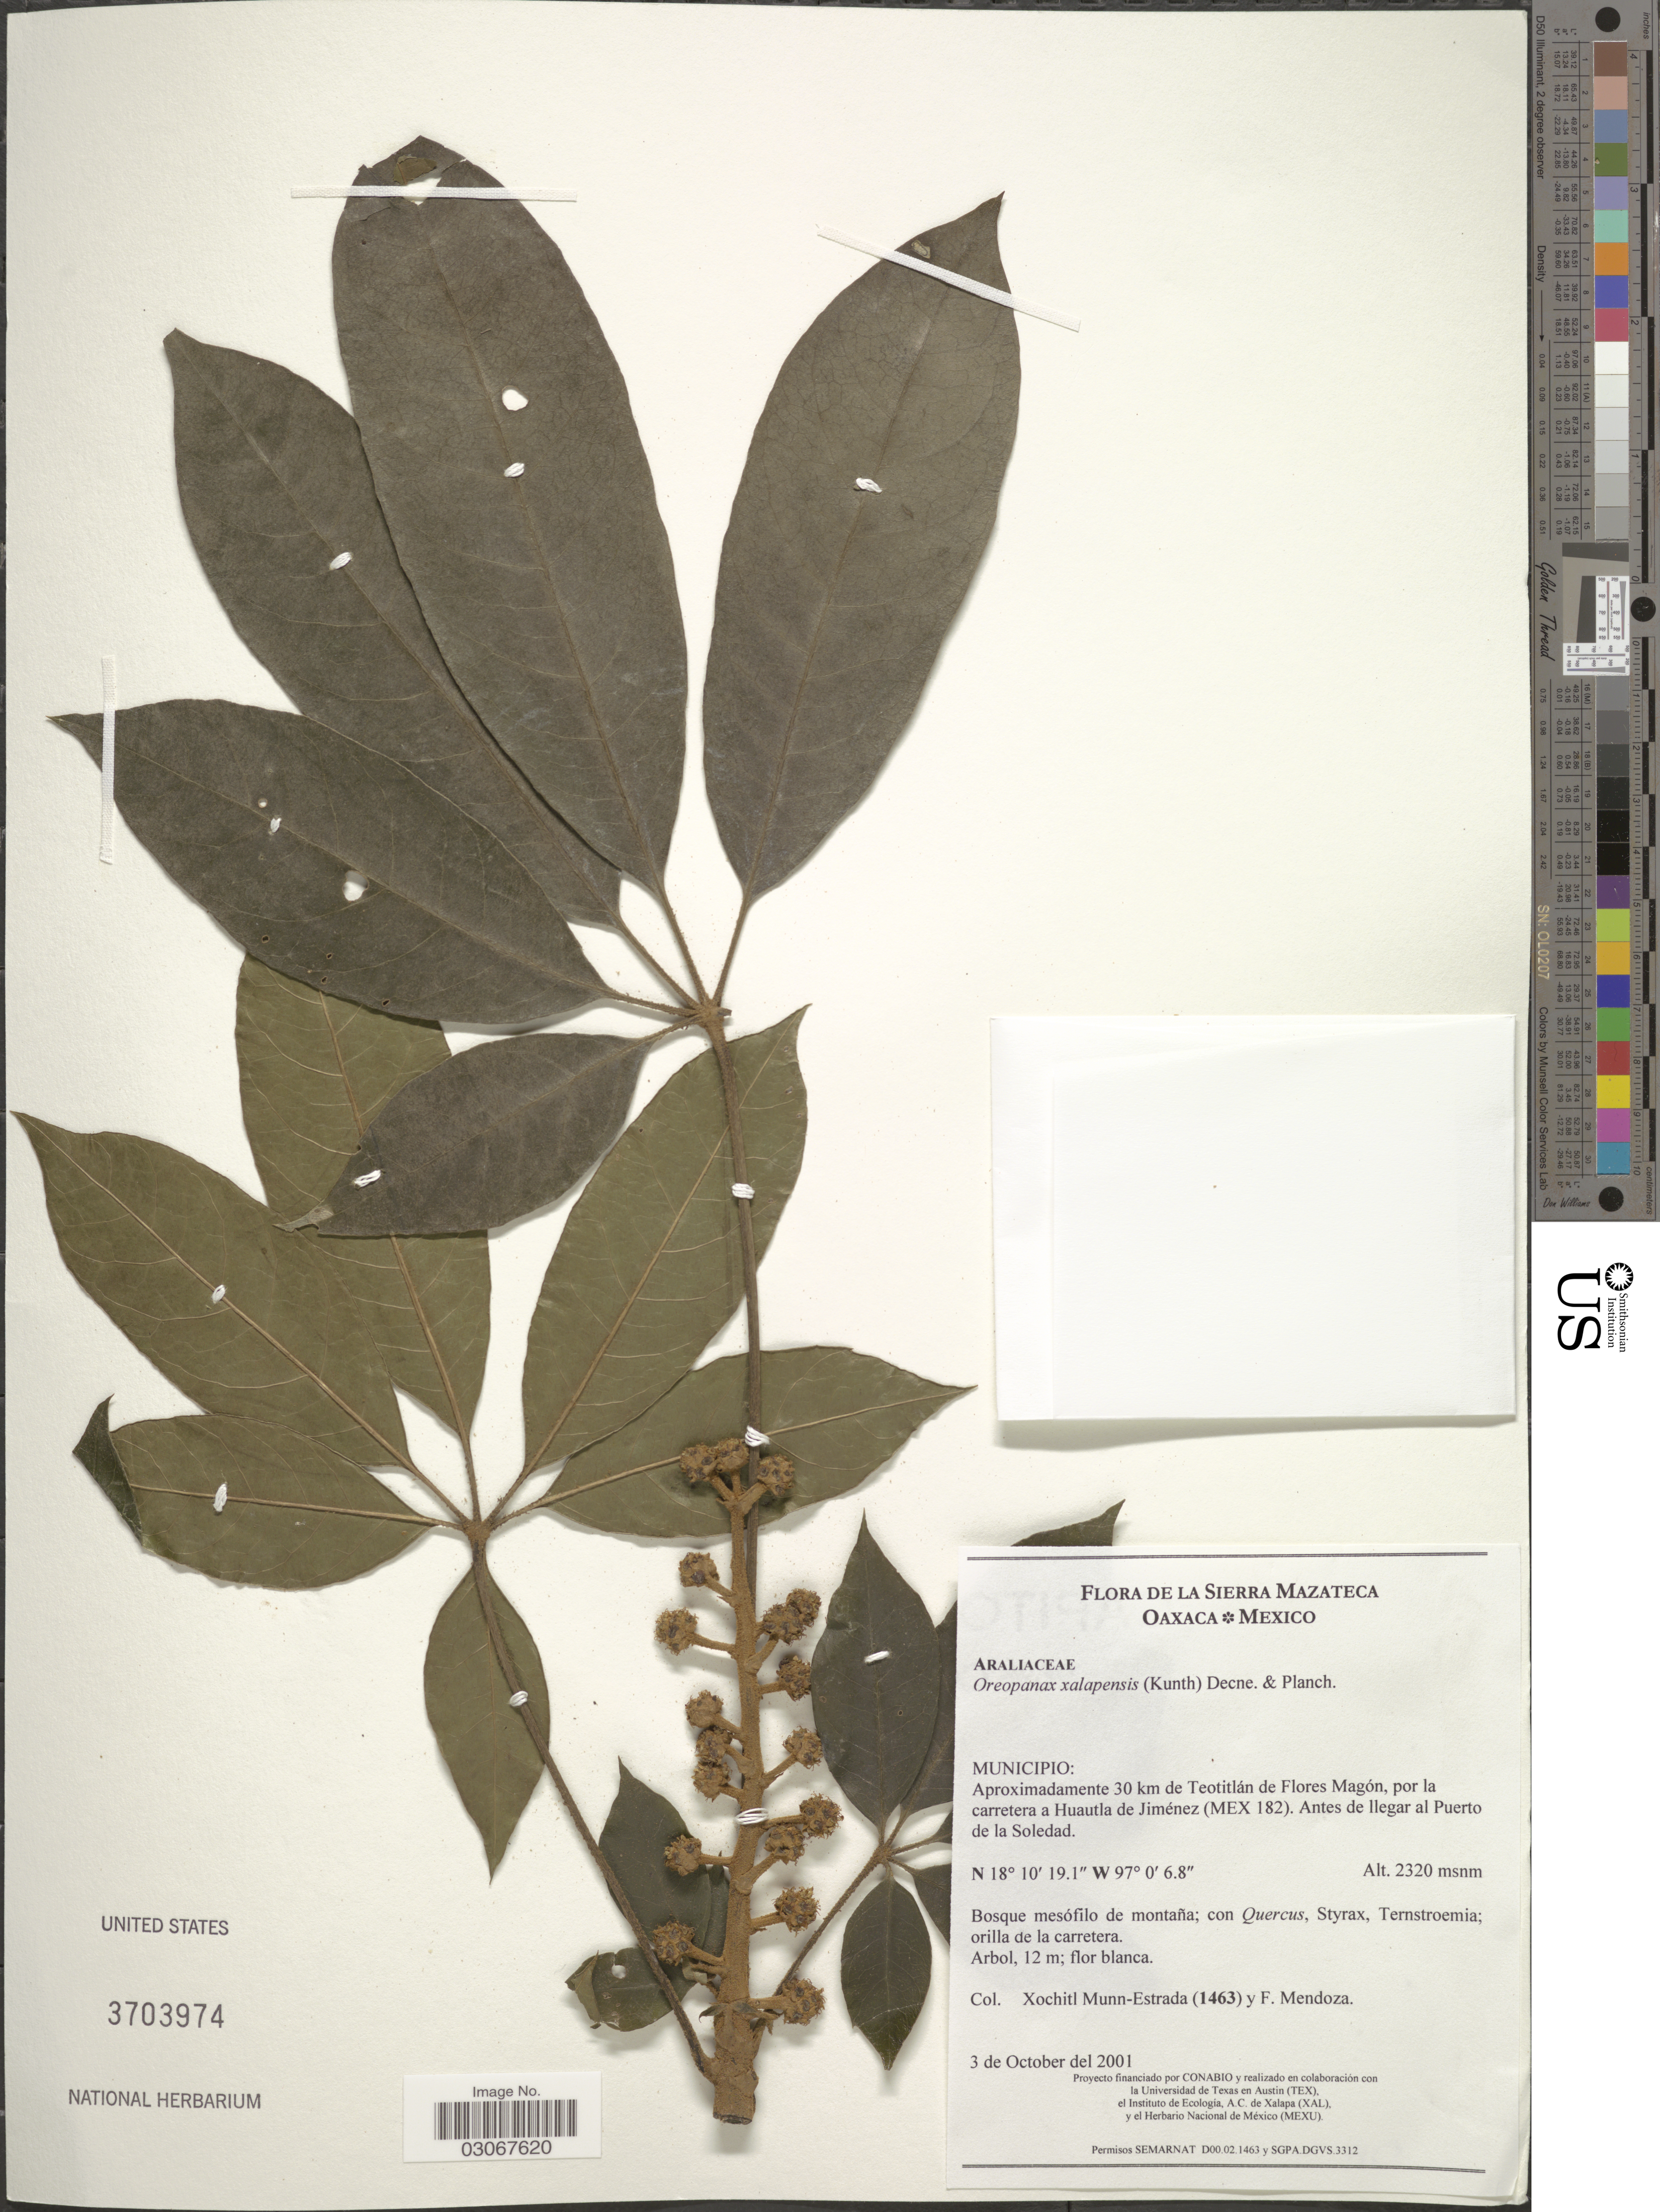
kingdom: Plantae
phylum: Tracheophyta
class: Magnoliopsida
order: Apiales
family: Araliaceae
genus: Oreopanax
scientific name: Oreopanax xalapensis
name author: (Kunth) Decne. & Planch.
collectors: X. Munn-Estrada & F. Mendoza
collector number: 1463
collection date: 2001-10-03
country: Mexico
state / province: Oaxaca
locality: Municipio: Aproximadamente 30 km de Teotitlán de Flores Magón, por la carretera a Huautla de Jiménez (MEX 182). Antes de llegar al Puerto de la Soledad.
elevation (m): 2320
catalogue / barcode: US 3703974